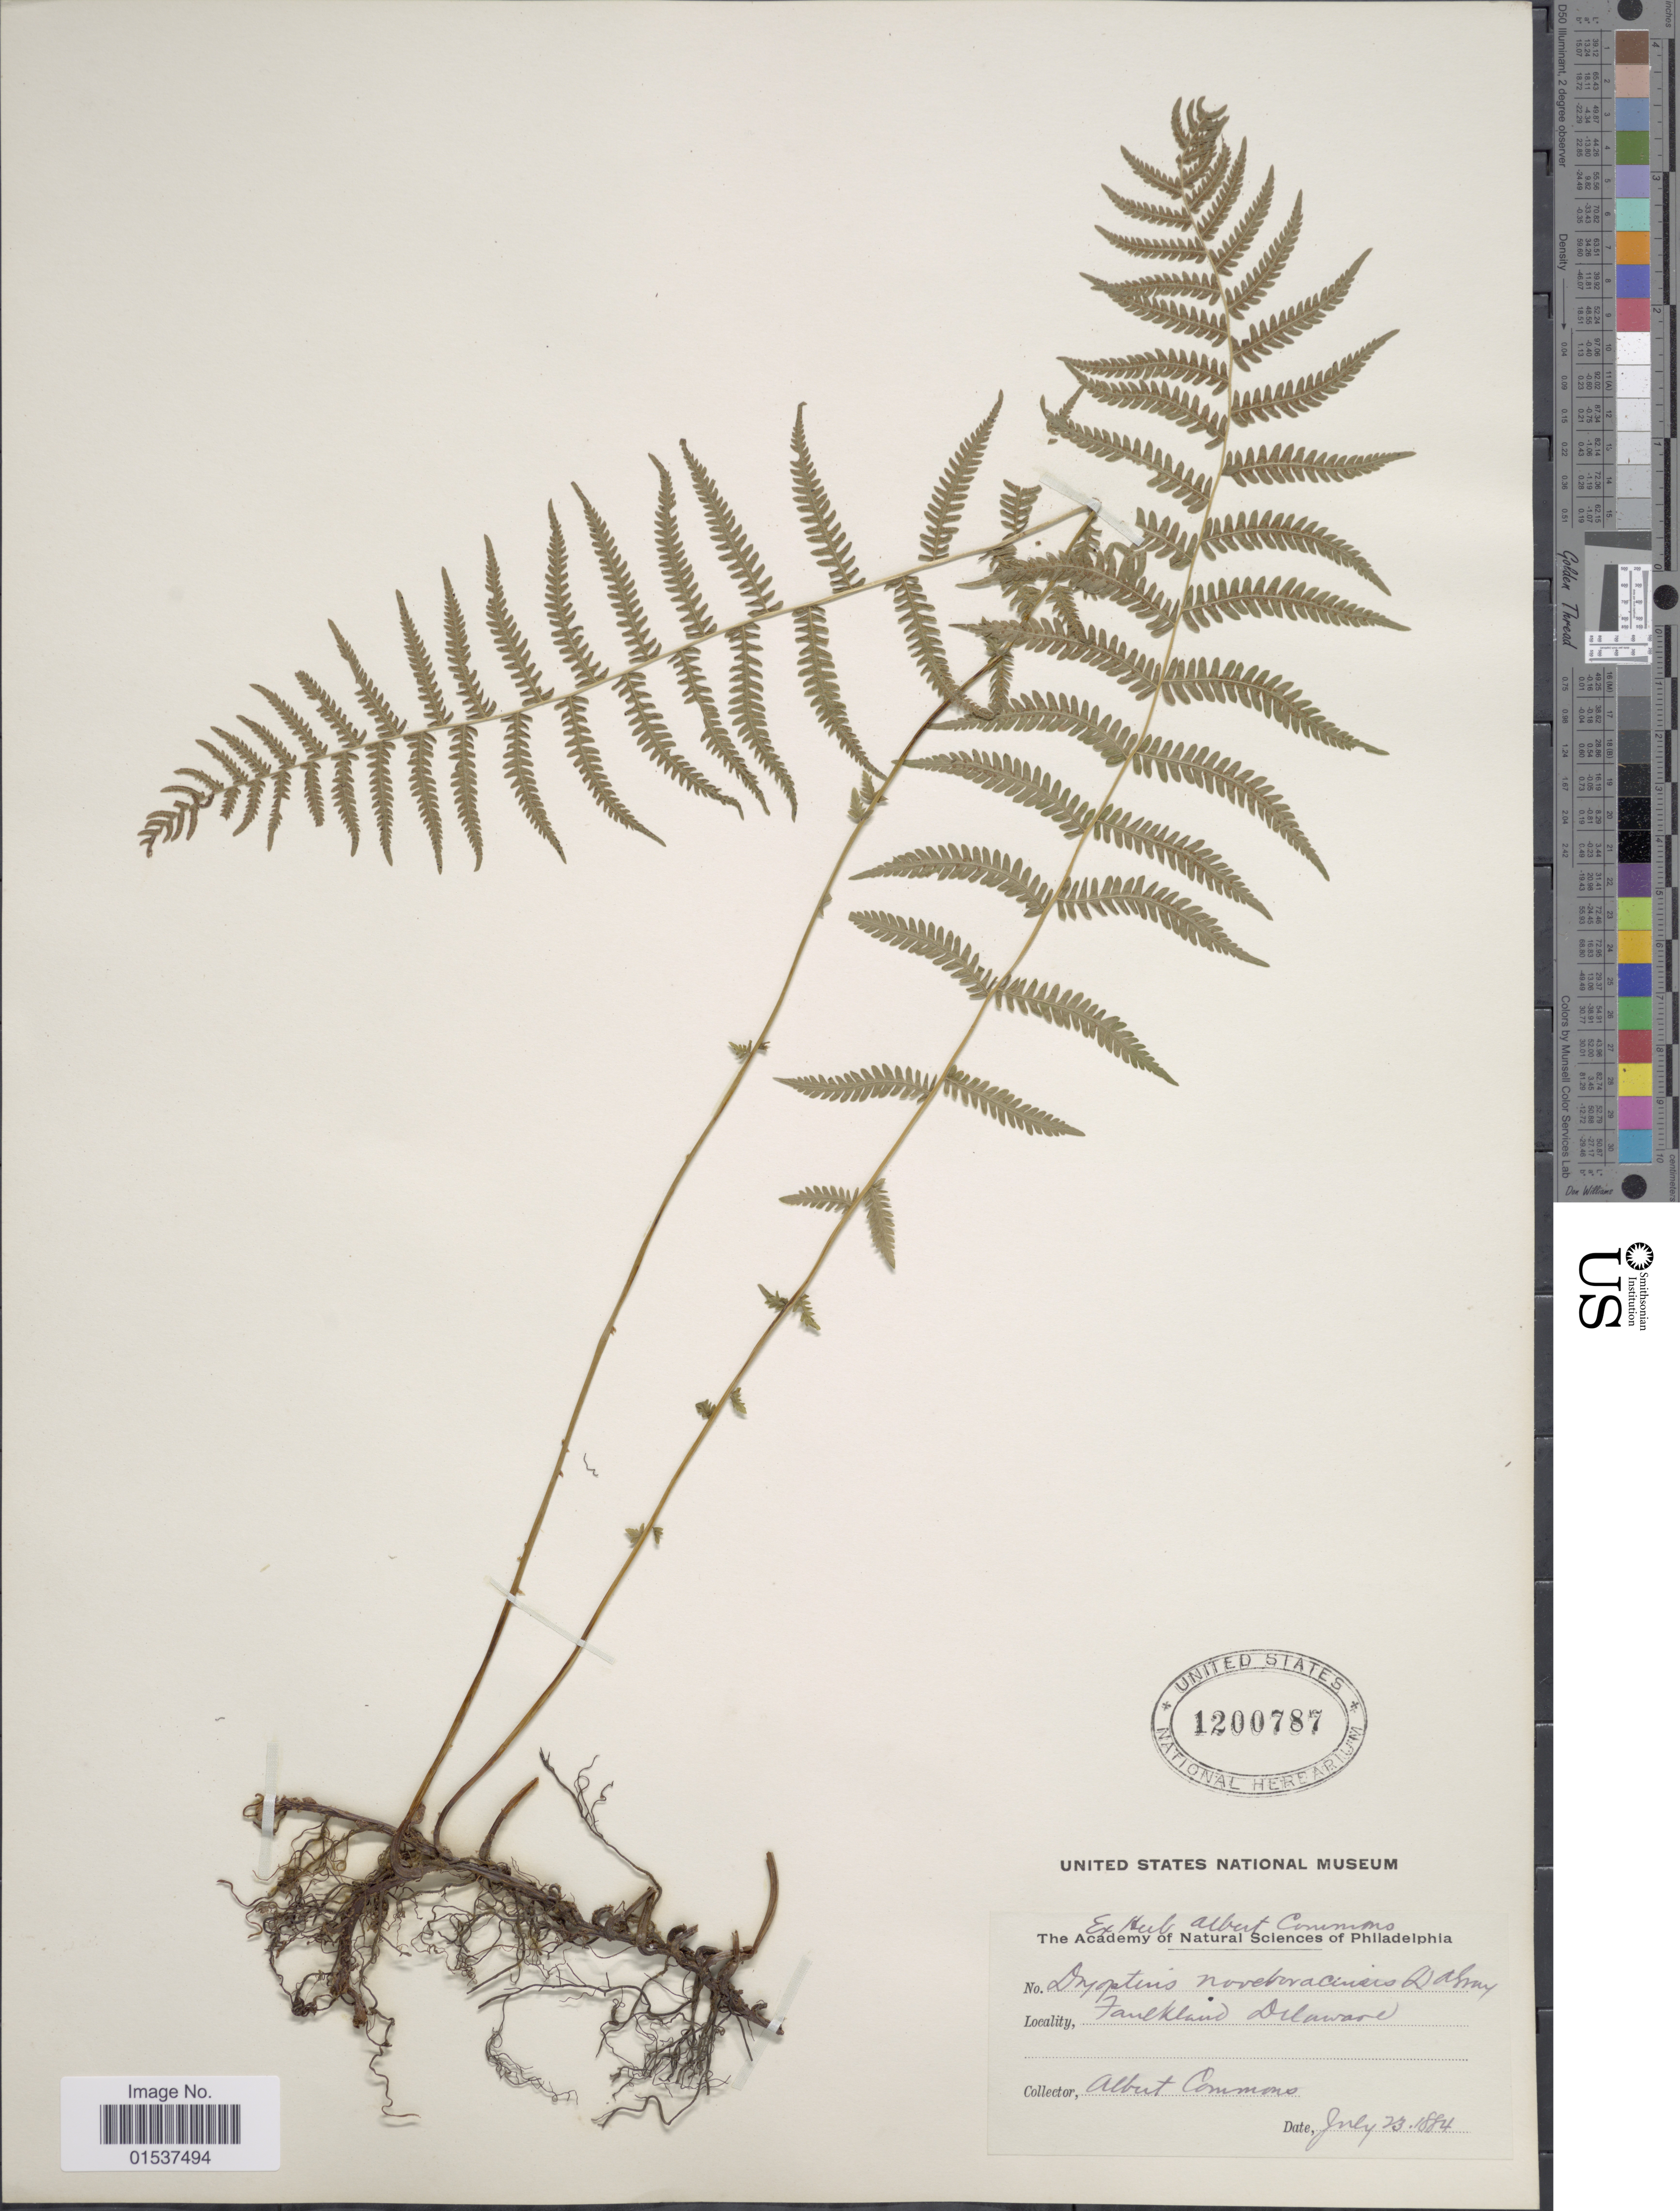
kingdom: Plantae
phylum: Tracheophyta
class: Polypodiopsida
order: Polypodiales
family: Thelypteridaceae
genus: Parathelypteris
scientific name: Parathelypteris noveboracensis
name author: (L.) Ching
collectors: A. Commons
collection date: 1884-07-23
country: United States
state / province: Delaware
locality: Faulkland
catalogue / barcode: US 1200787